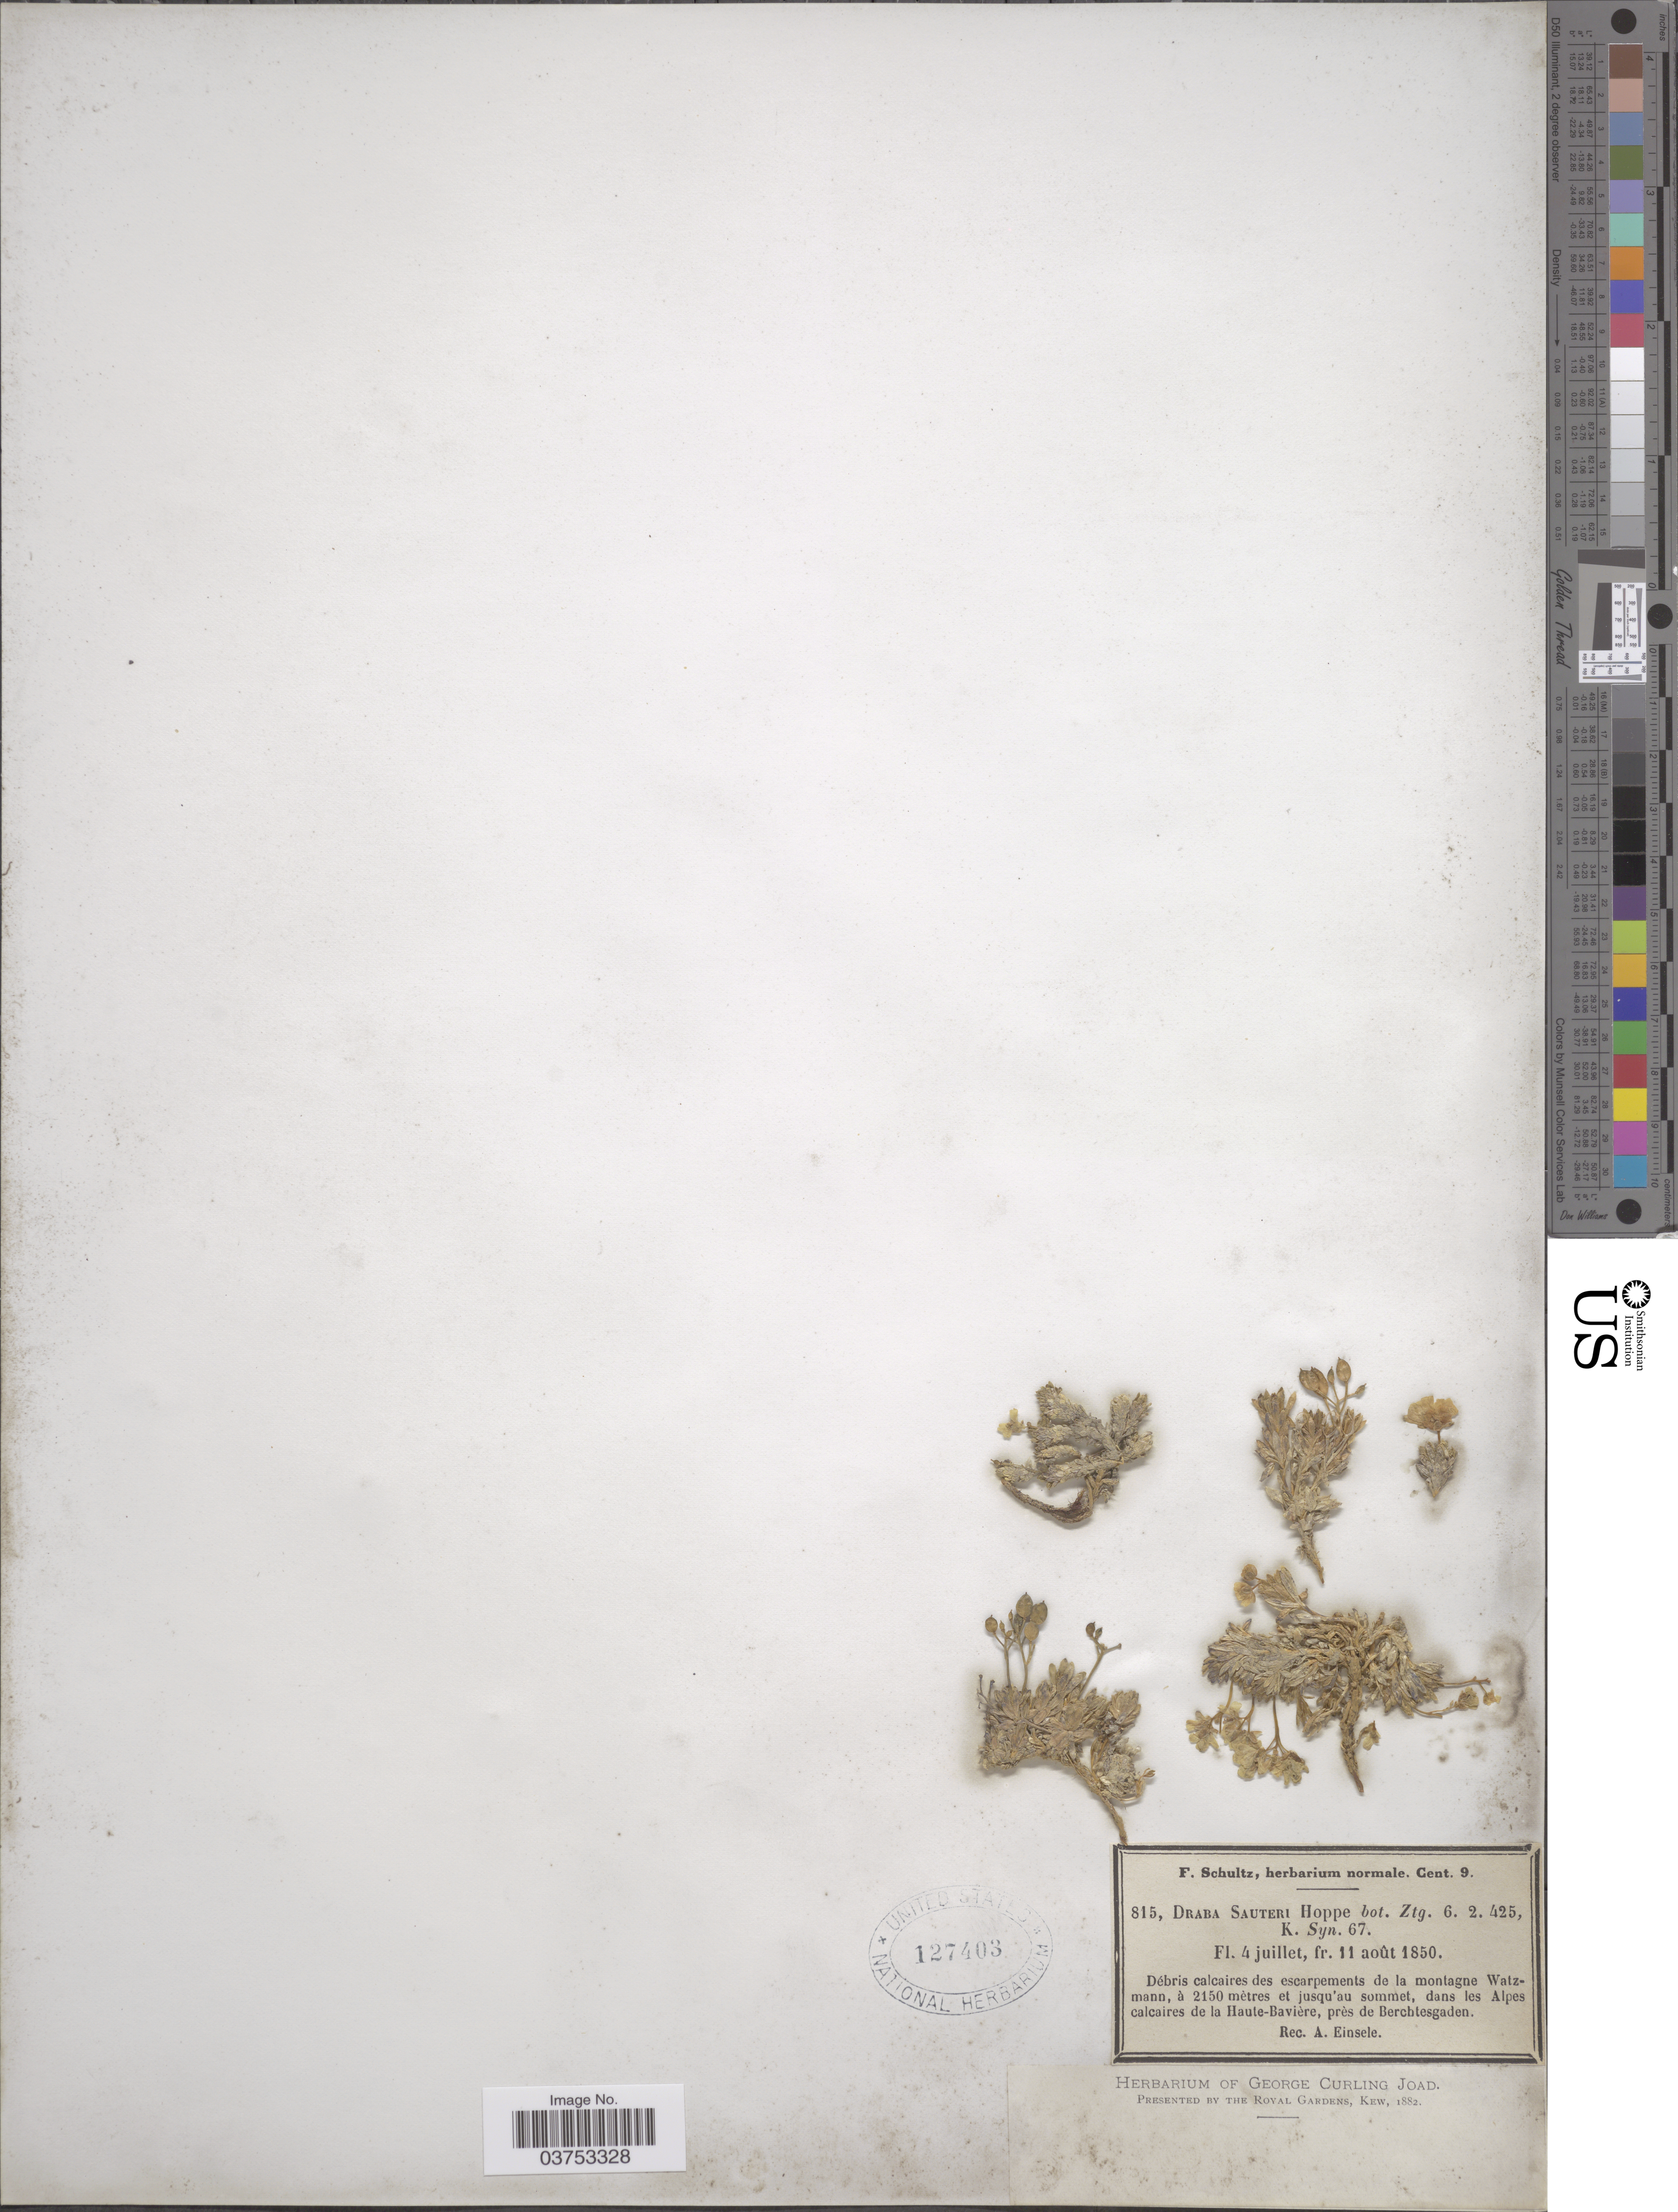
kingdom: Plantae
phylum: Tracheophyta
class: Magnoliopsida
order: Brassicales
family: Brassicaceae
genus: Draba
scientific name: Draba sauteri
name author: Hoppe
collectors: A. Einsele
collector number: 815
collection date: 1850-07-04/1850-08-11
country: France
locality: Débris calcaires des escarpements de la montagne Watzmann, dans les Alpes calcaires de la Haute-Bavière, près de Berchtesgaden.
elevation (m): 2150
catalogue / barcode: US 127403